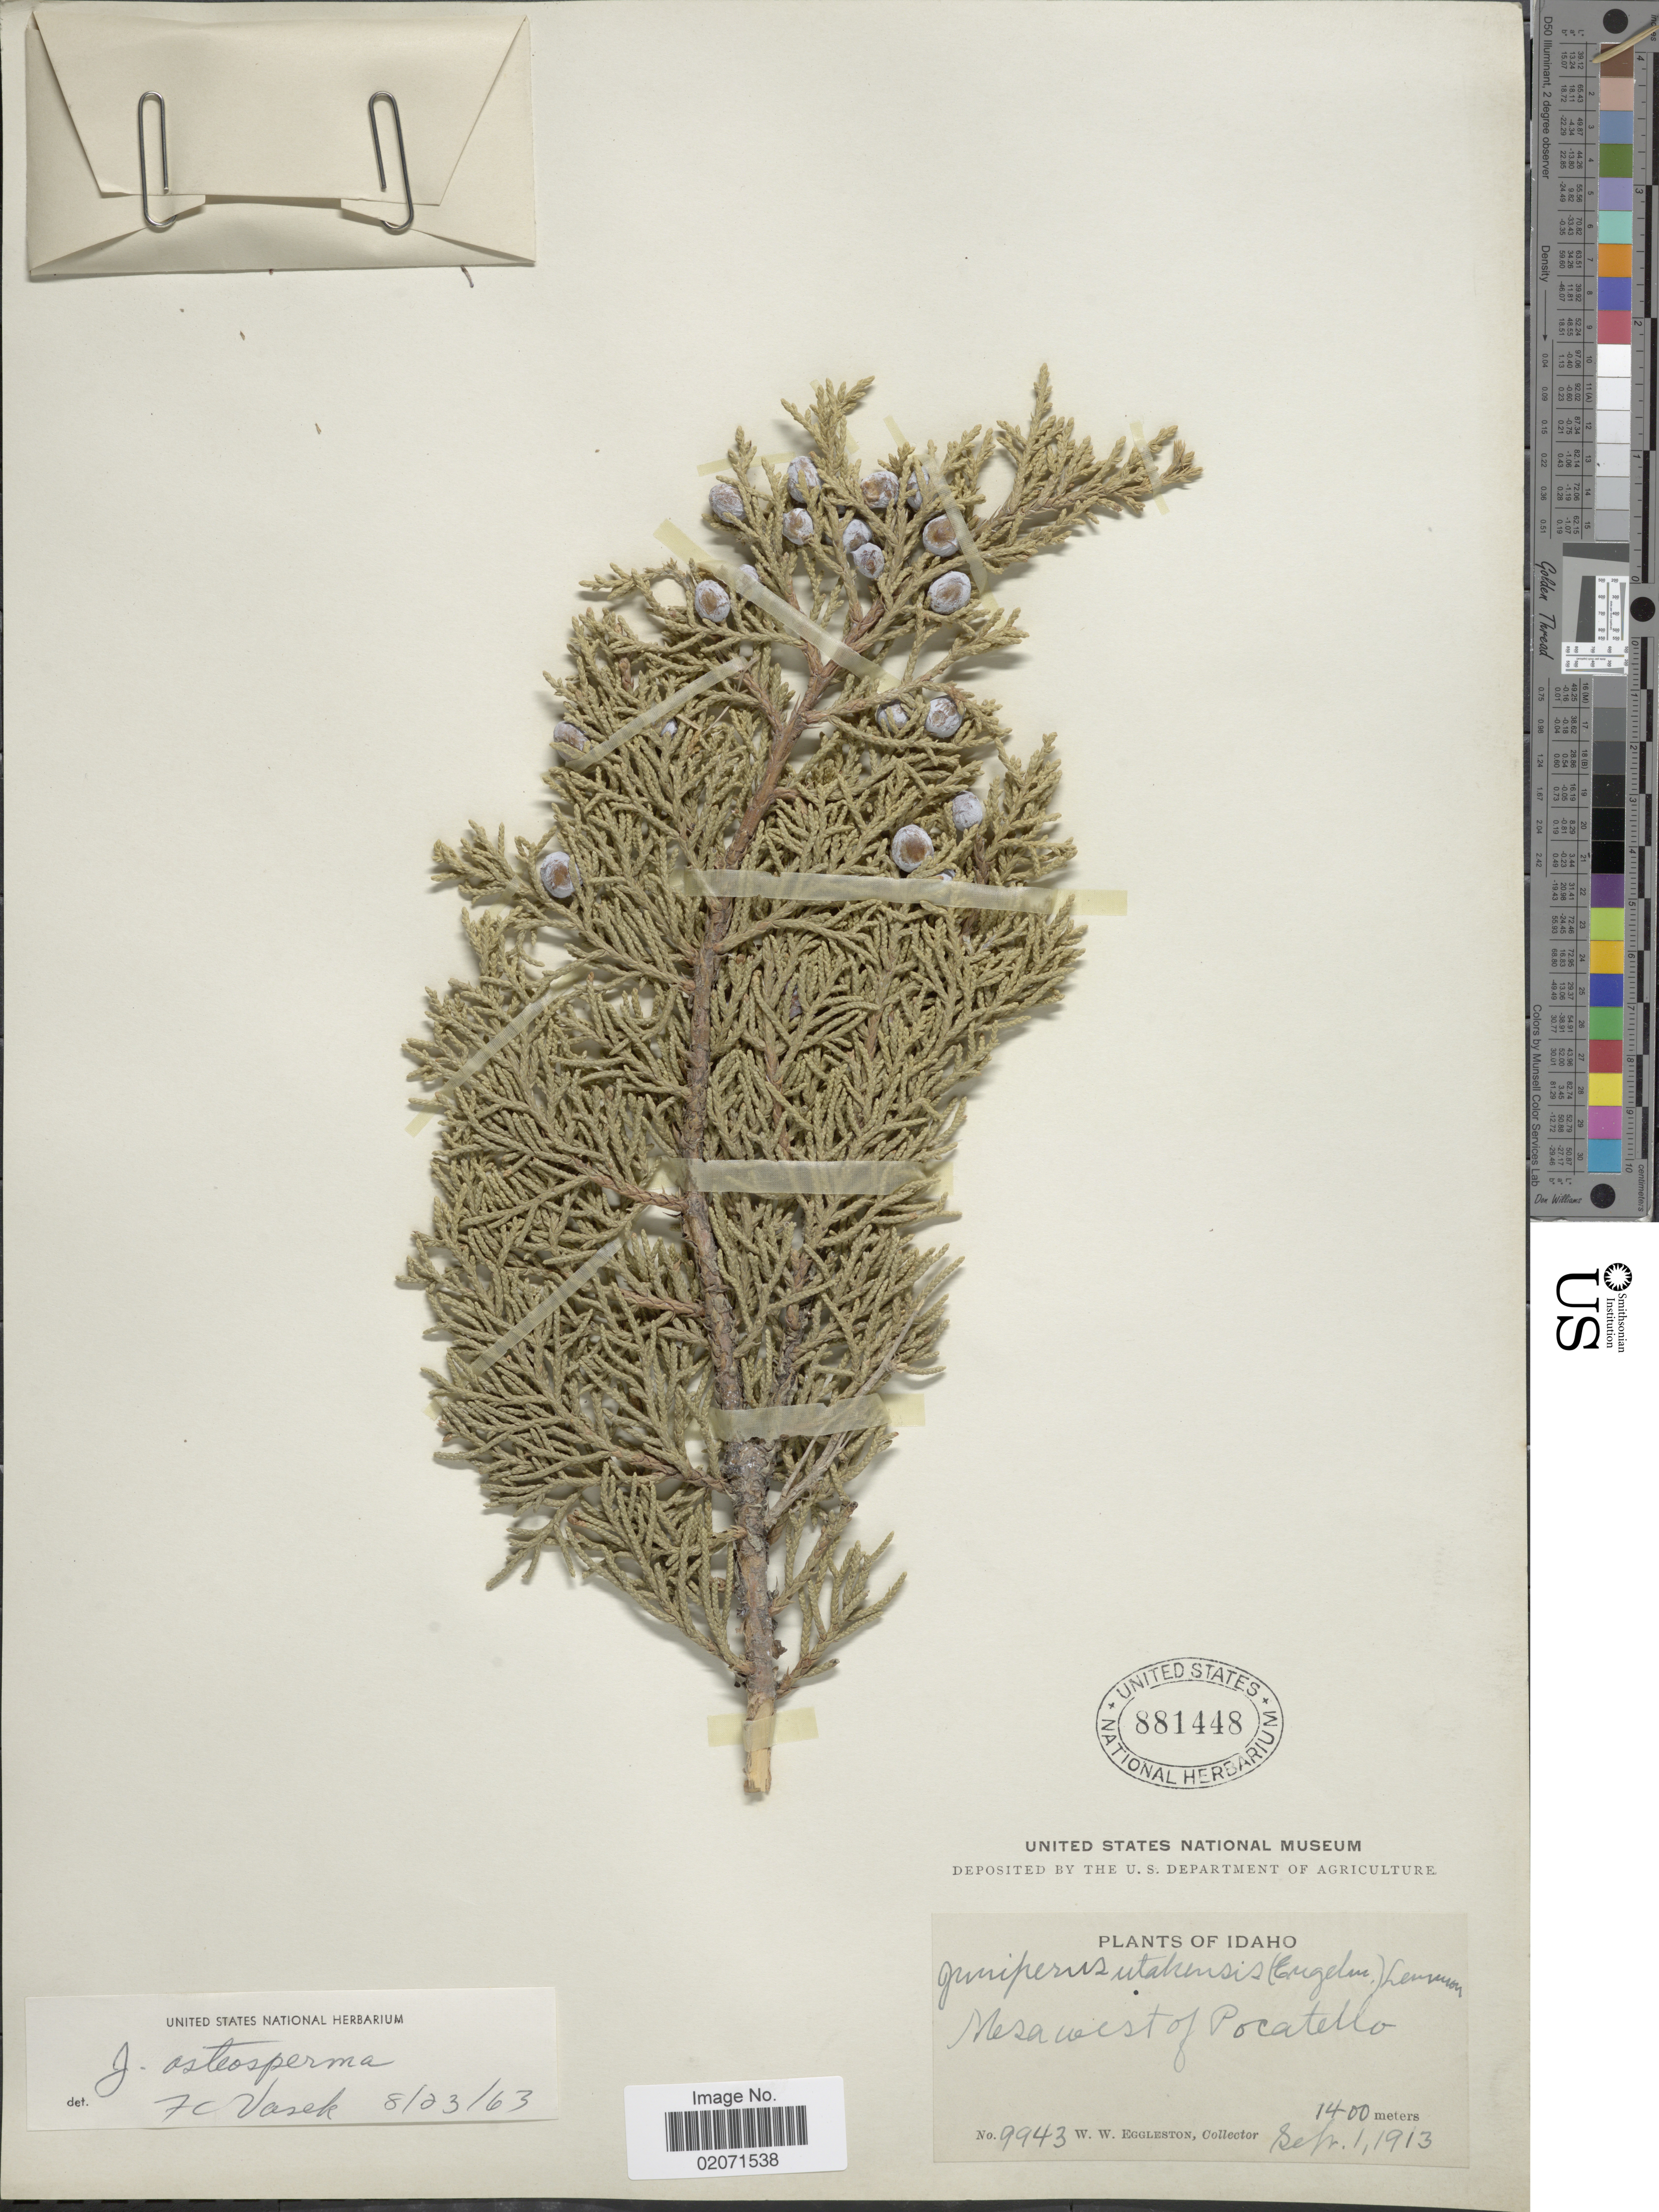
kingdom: Plantae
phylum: Tracheophyta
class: Pinopsida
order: Pinales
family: Cupressaceae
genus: Juniperus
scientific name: Juniperus osteosperma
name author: (Torr.) Little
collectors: W. W. Eggleston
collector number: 9943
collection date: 1913-09-01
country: United States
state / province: Idaho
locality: Mesa west of Pocatello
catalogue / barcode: US 881448